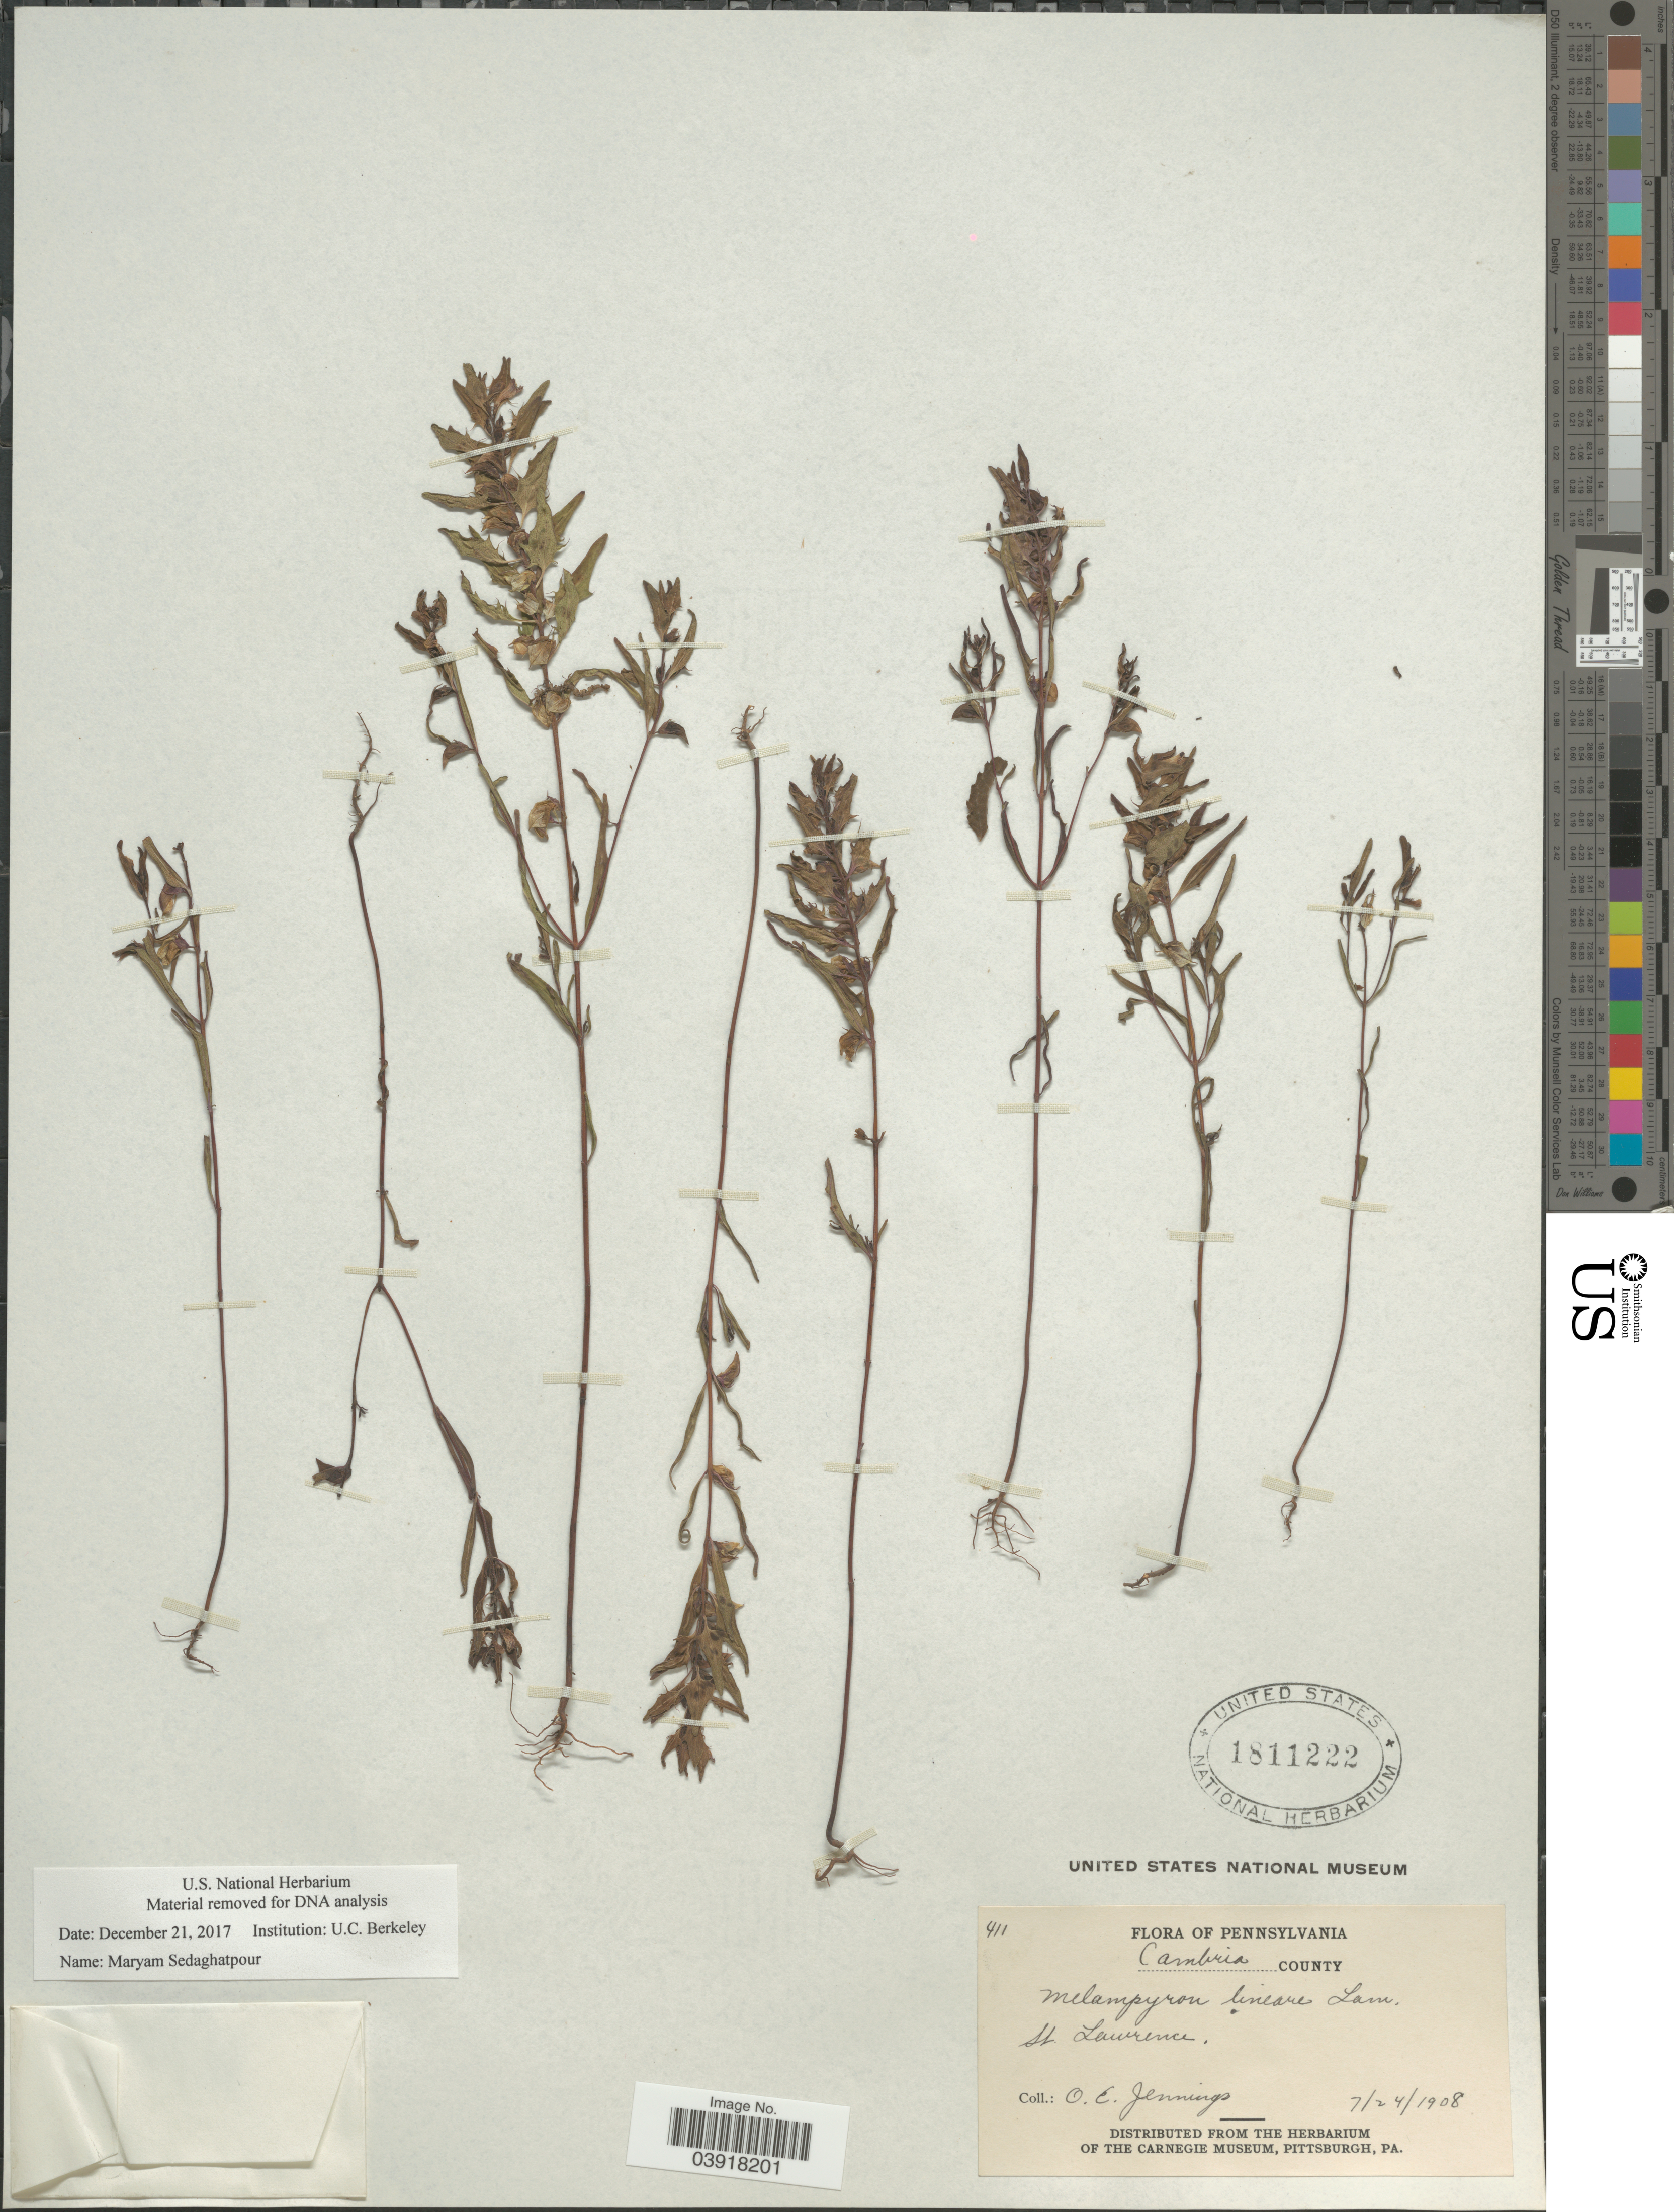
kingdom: Plantae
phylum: Tracheophyta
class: Magnoliopsida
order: Lamiales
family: Orobanchaceae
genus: Melampyrum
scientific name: Melampyrum lineare var. pectinatum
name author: (Pennell) Fernald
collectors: O. E. Jennings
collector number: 411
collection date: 1908-07-24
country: United States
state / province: Pennsylvania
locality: Cambria County. St. Lawrence.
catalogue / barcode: US 1811222